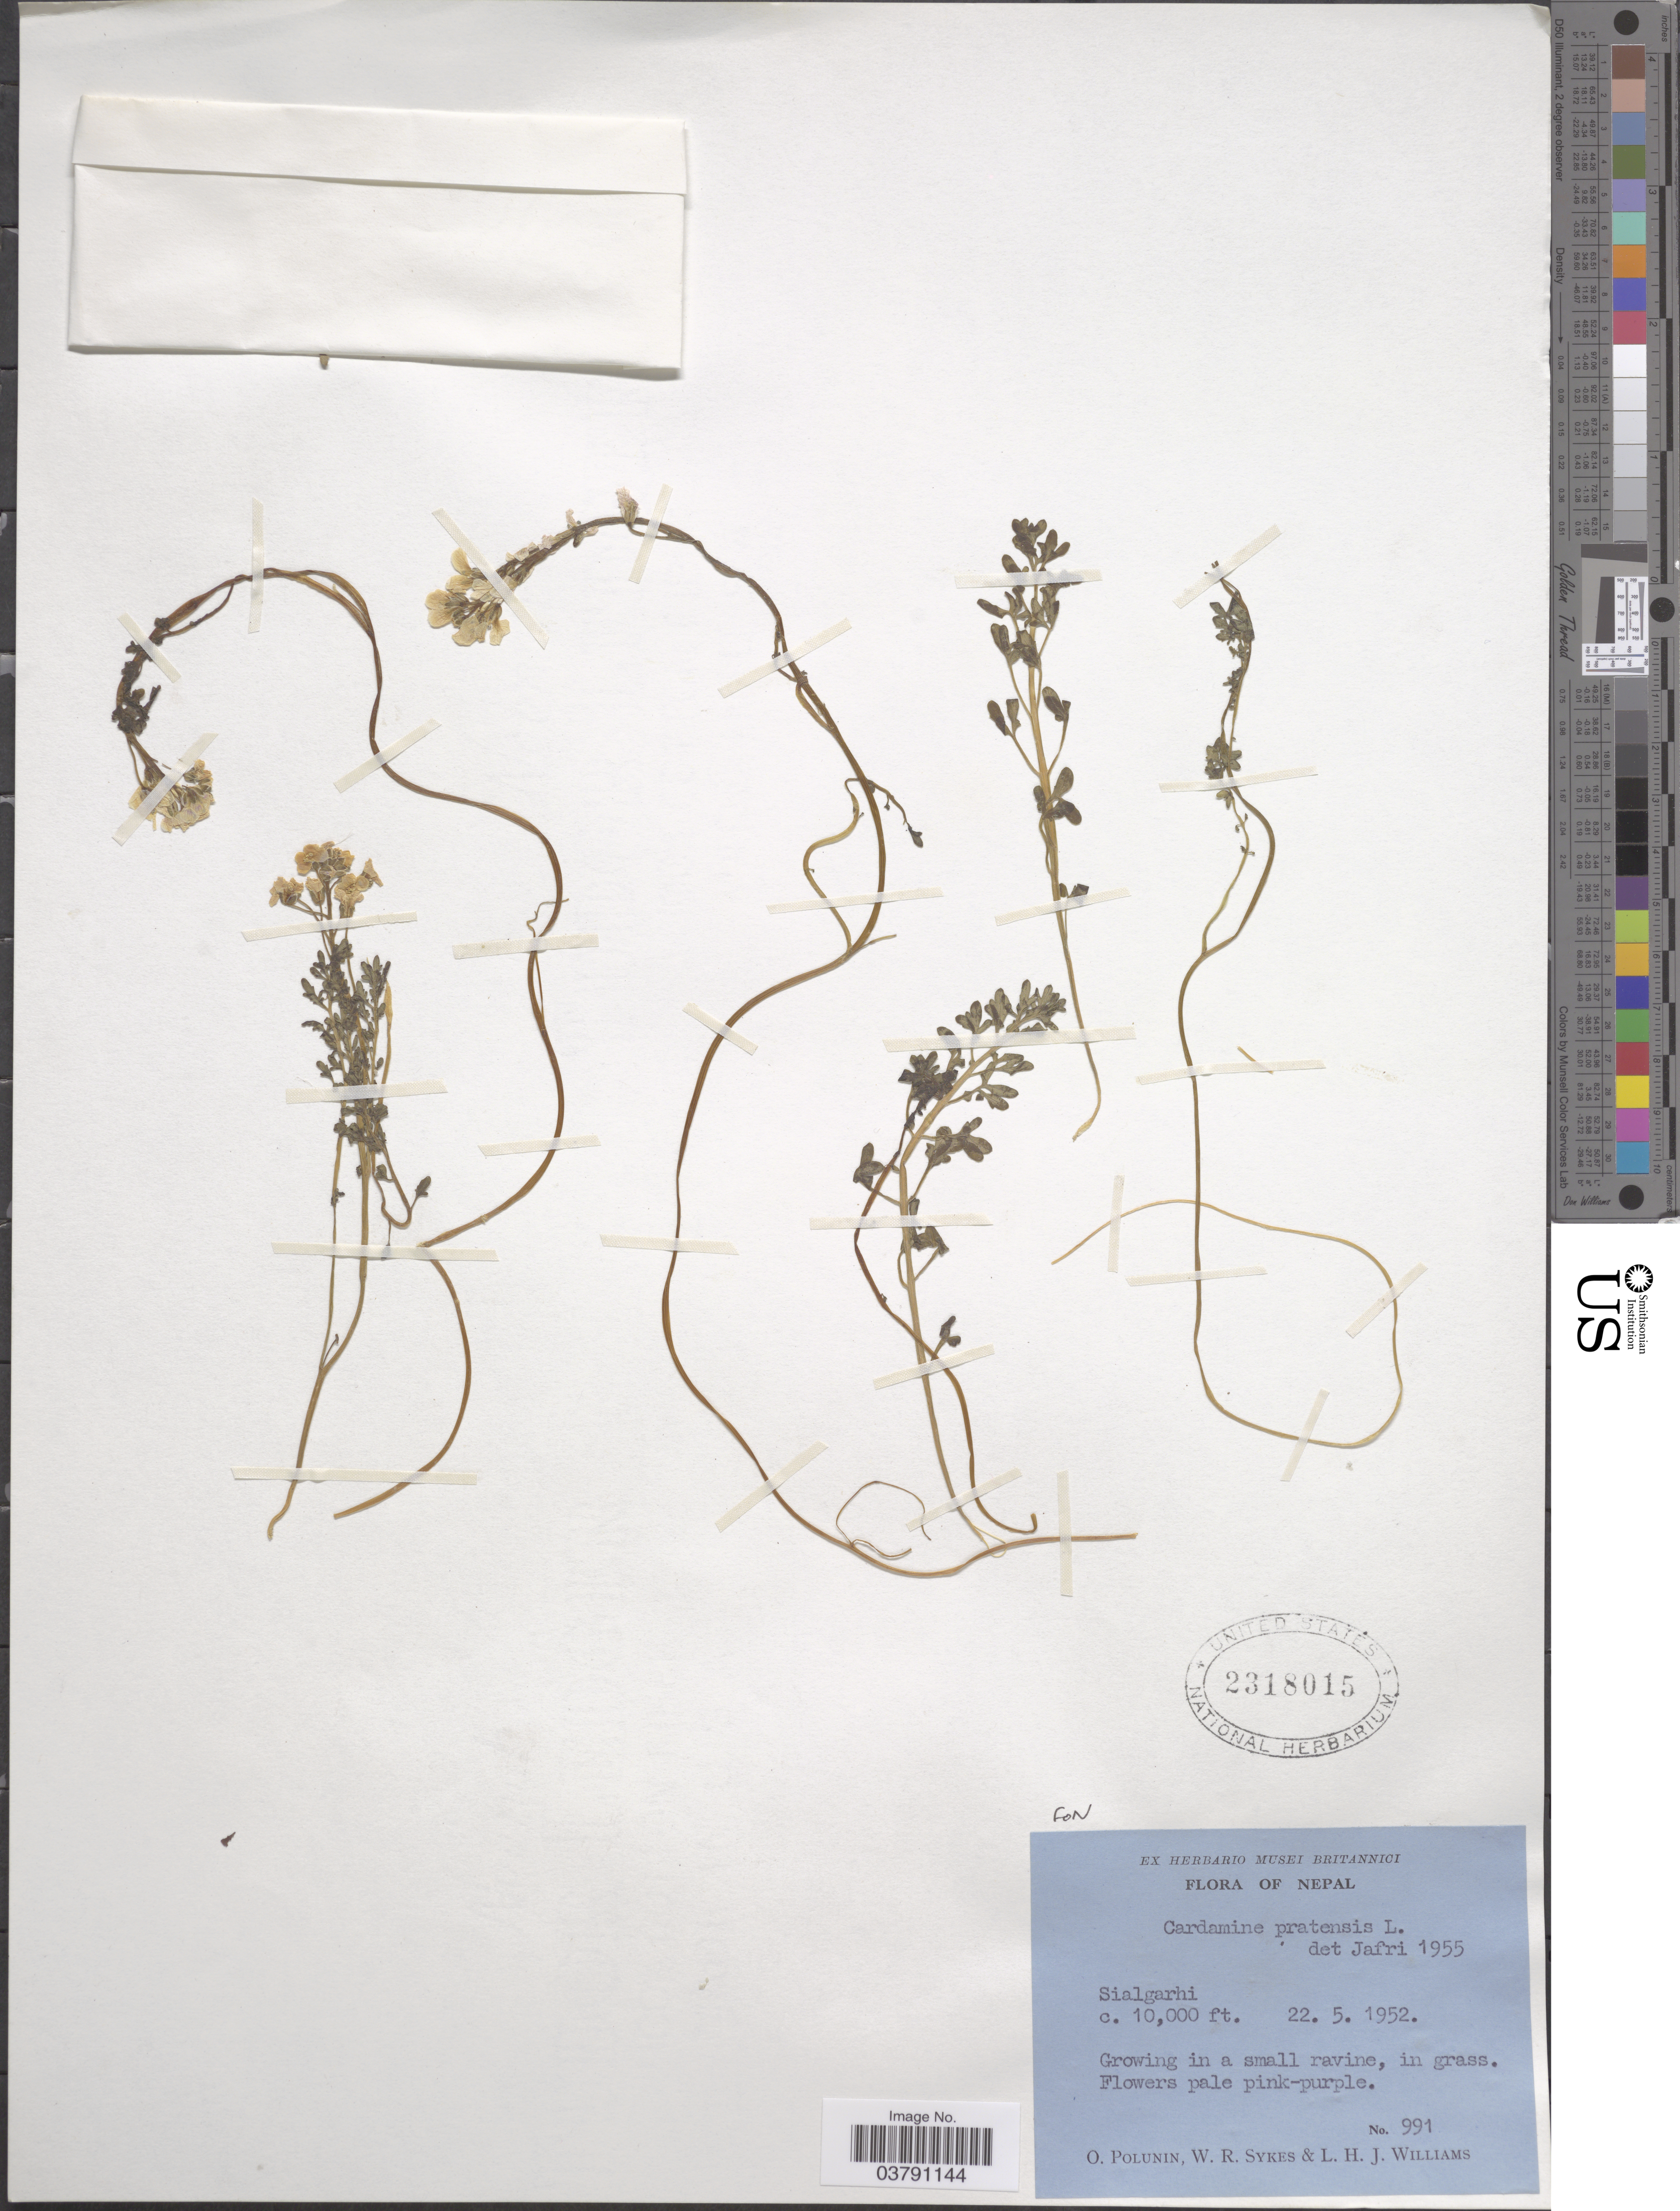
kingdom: Plantae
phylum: Tracheophyta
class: Magnoliopsida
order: Brassicales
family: Brassicaceae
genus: Cardamine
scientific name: Cardamine pratensis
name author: L.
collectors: O. V. Polunin, W. R. Sykes & L. H. J. Williams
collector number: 991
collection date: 1952-05-22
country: Nepal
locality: Sialgarhi.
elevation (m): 3048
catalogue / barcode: US 2318015